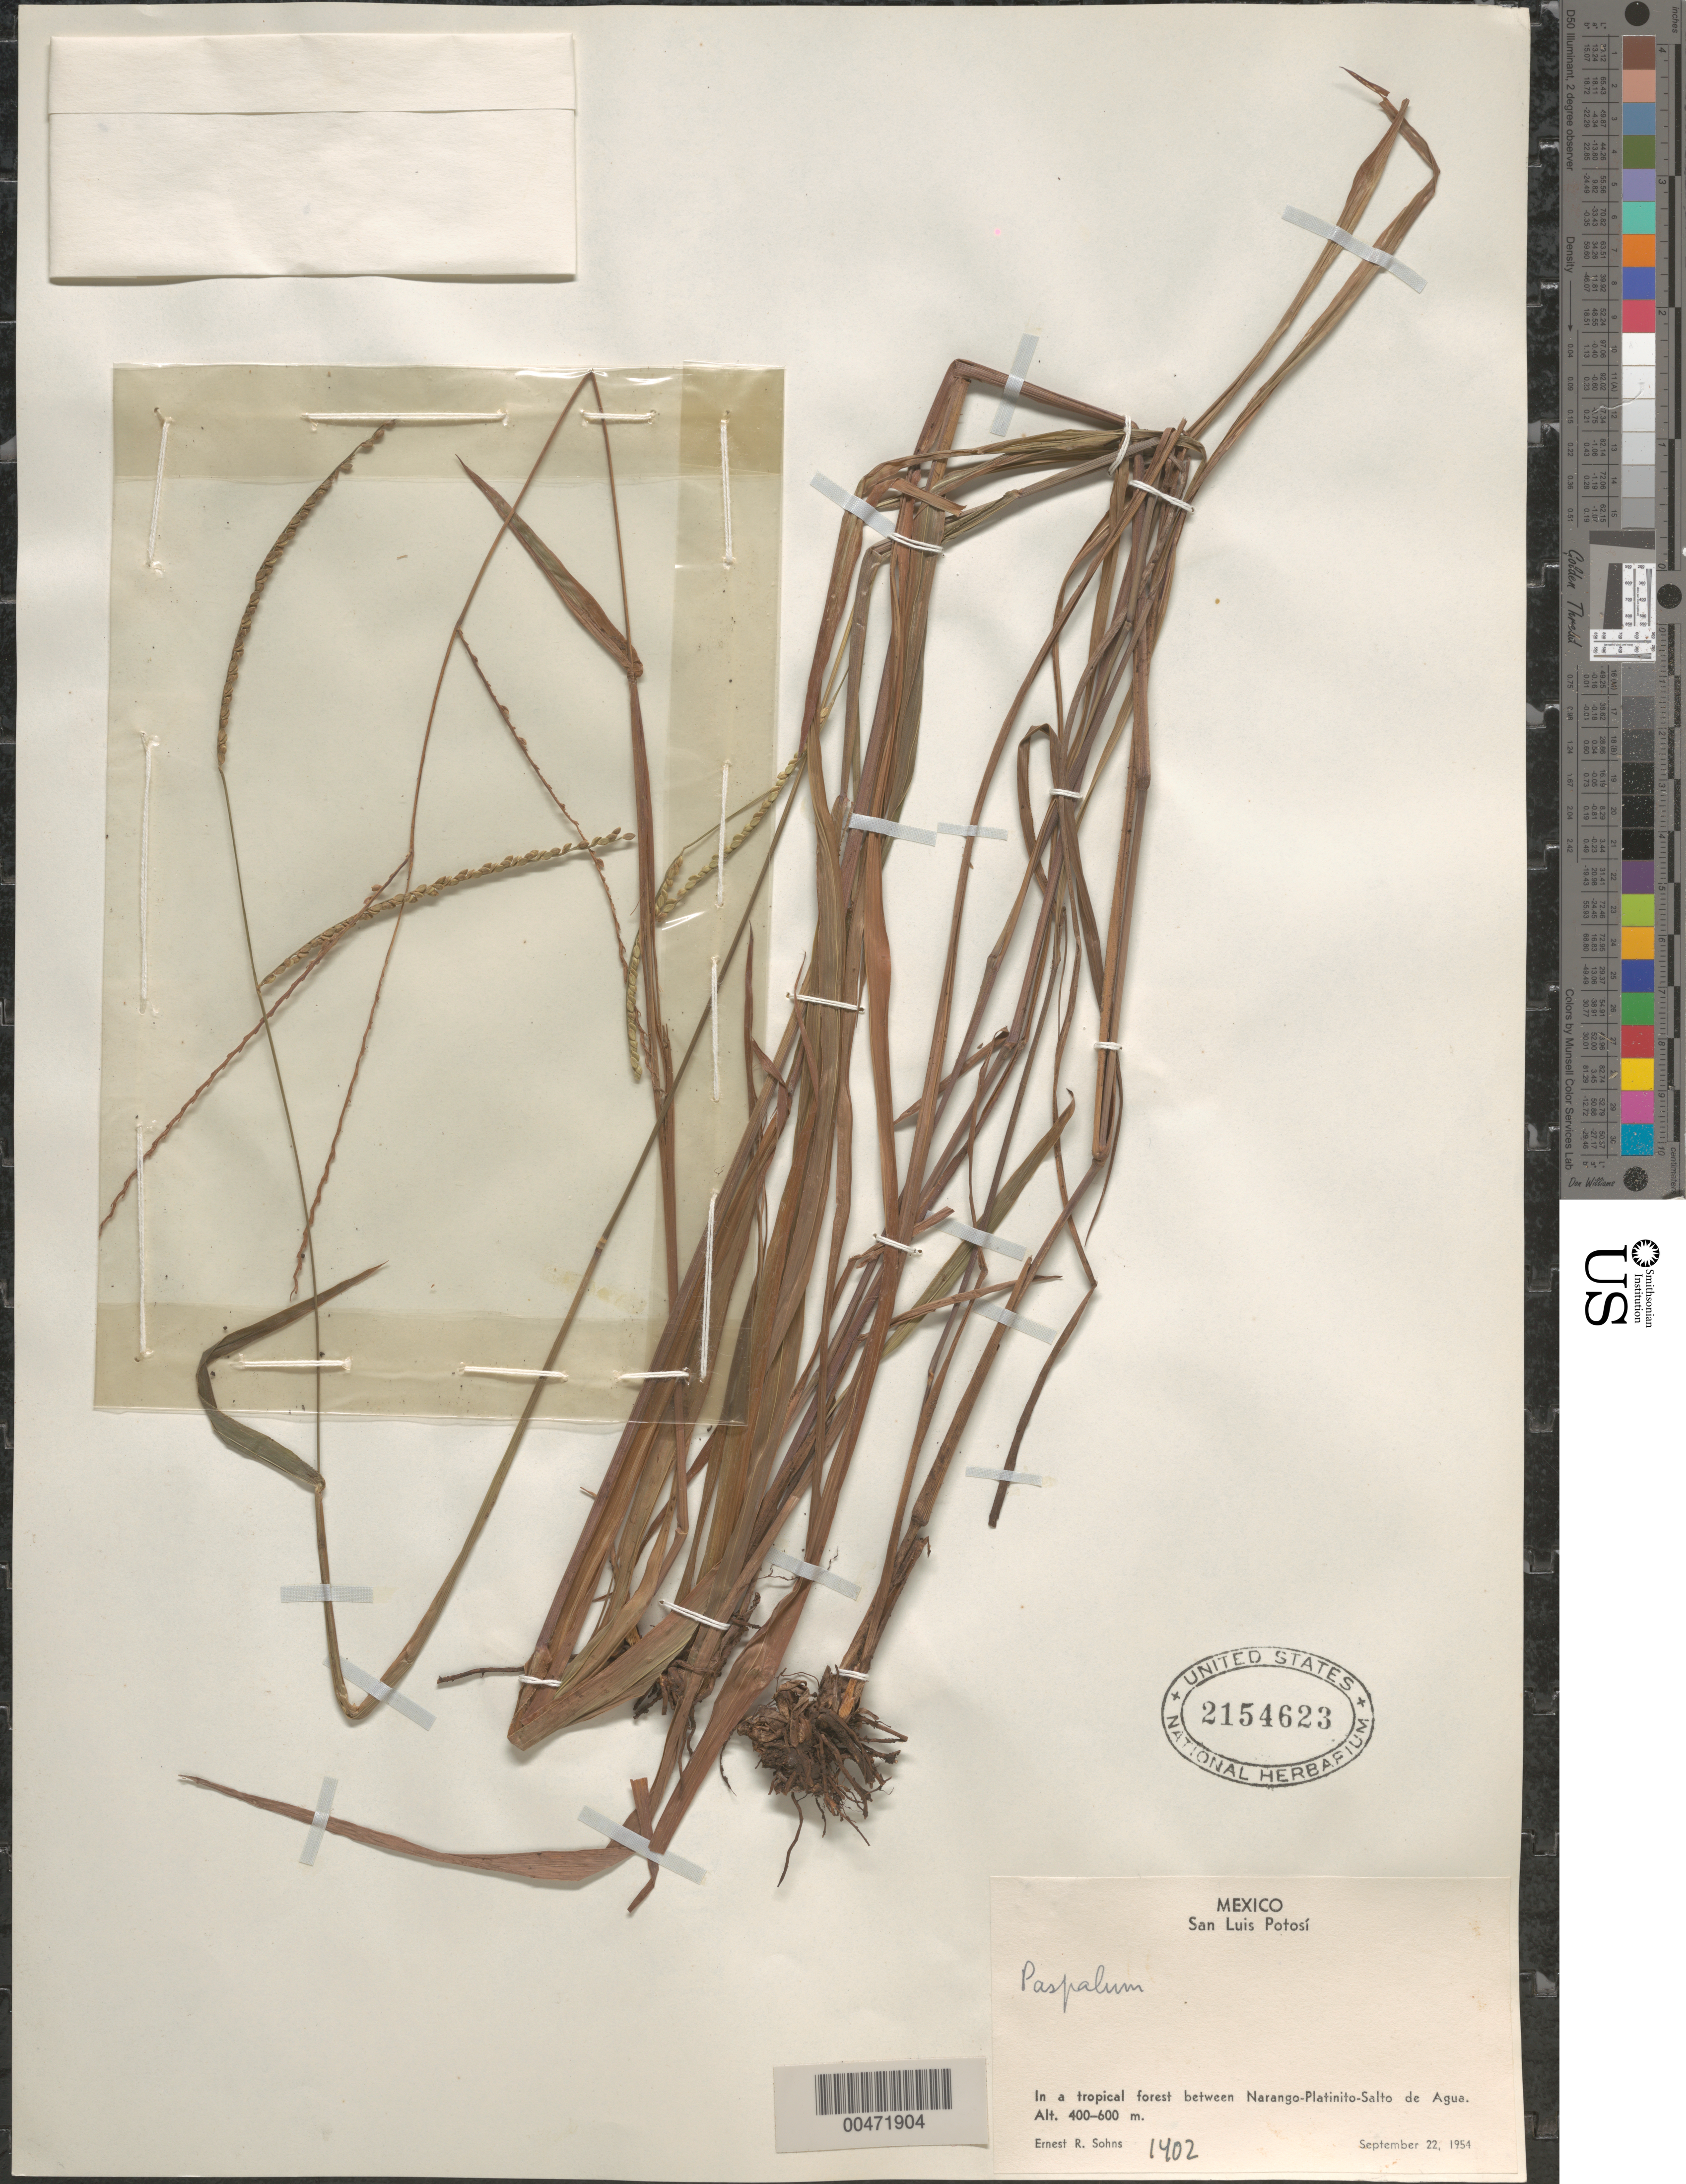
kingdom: Plantae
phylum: Tracheophyta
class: Liliopsida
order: Poales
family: Poaceae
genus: Paspalum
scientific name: Paspalum sp.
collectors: E. R. Sohns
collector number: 1402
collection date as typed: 22 Sep 1954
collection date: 1954-09-22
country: Mexico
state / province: San Luis Potosi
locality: Between Narango-Platinito-Salto de Agua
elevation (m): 400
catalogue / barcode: US 2154623